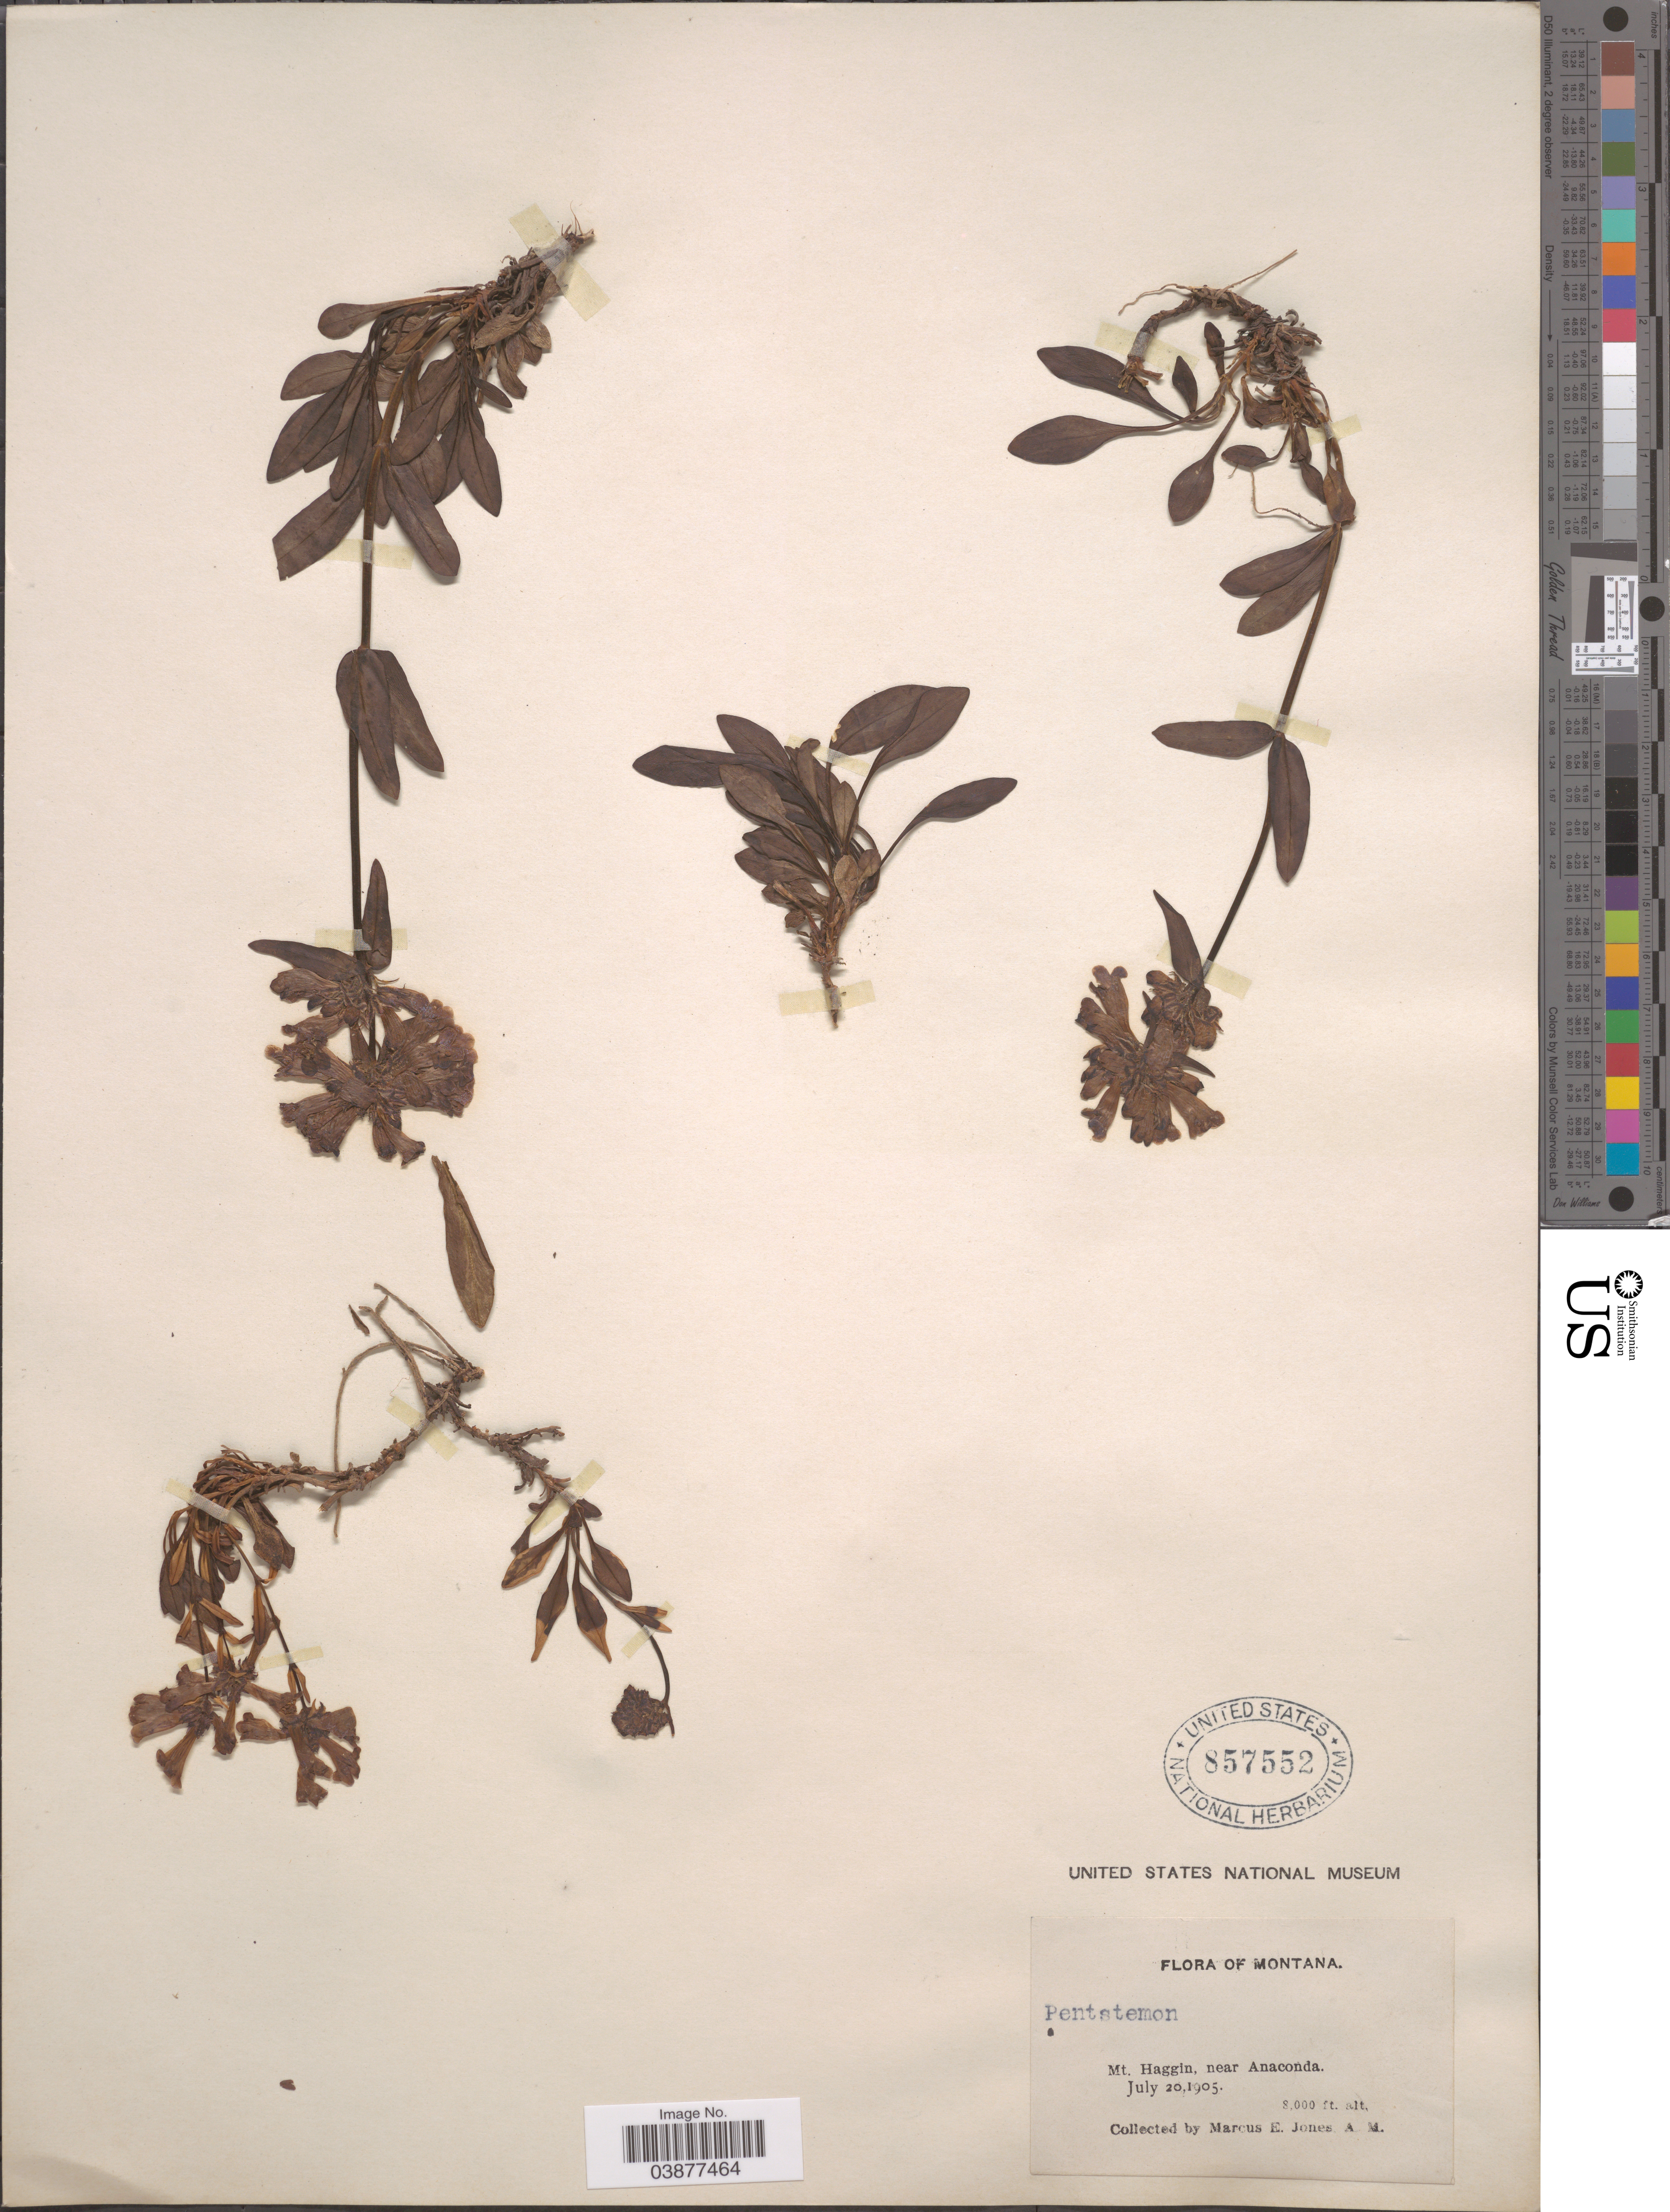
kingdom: Plantae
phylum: Tracheophyta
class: Magnoliopsida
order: Lamiales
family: Plantaginaceae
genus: Penstemon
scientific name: Penstemon pseudoprocerus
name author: Rydb.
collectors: M. E. Jones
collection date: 1905-07-20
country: United States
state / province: Montana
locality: Mt. Haggin, near Anaconda.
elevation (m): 2438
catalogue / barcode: US 857552